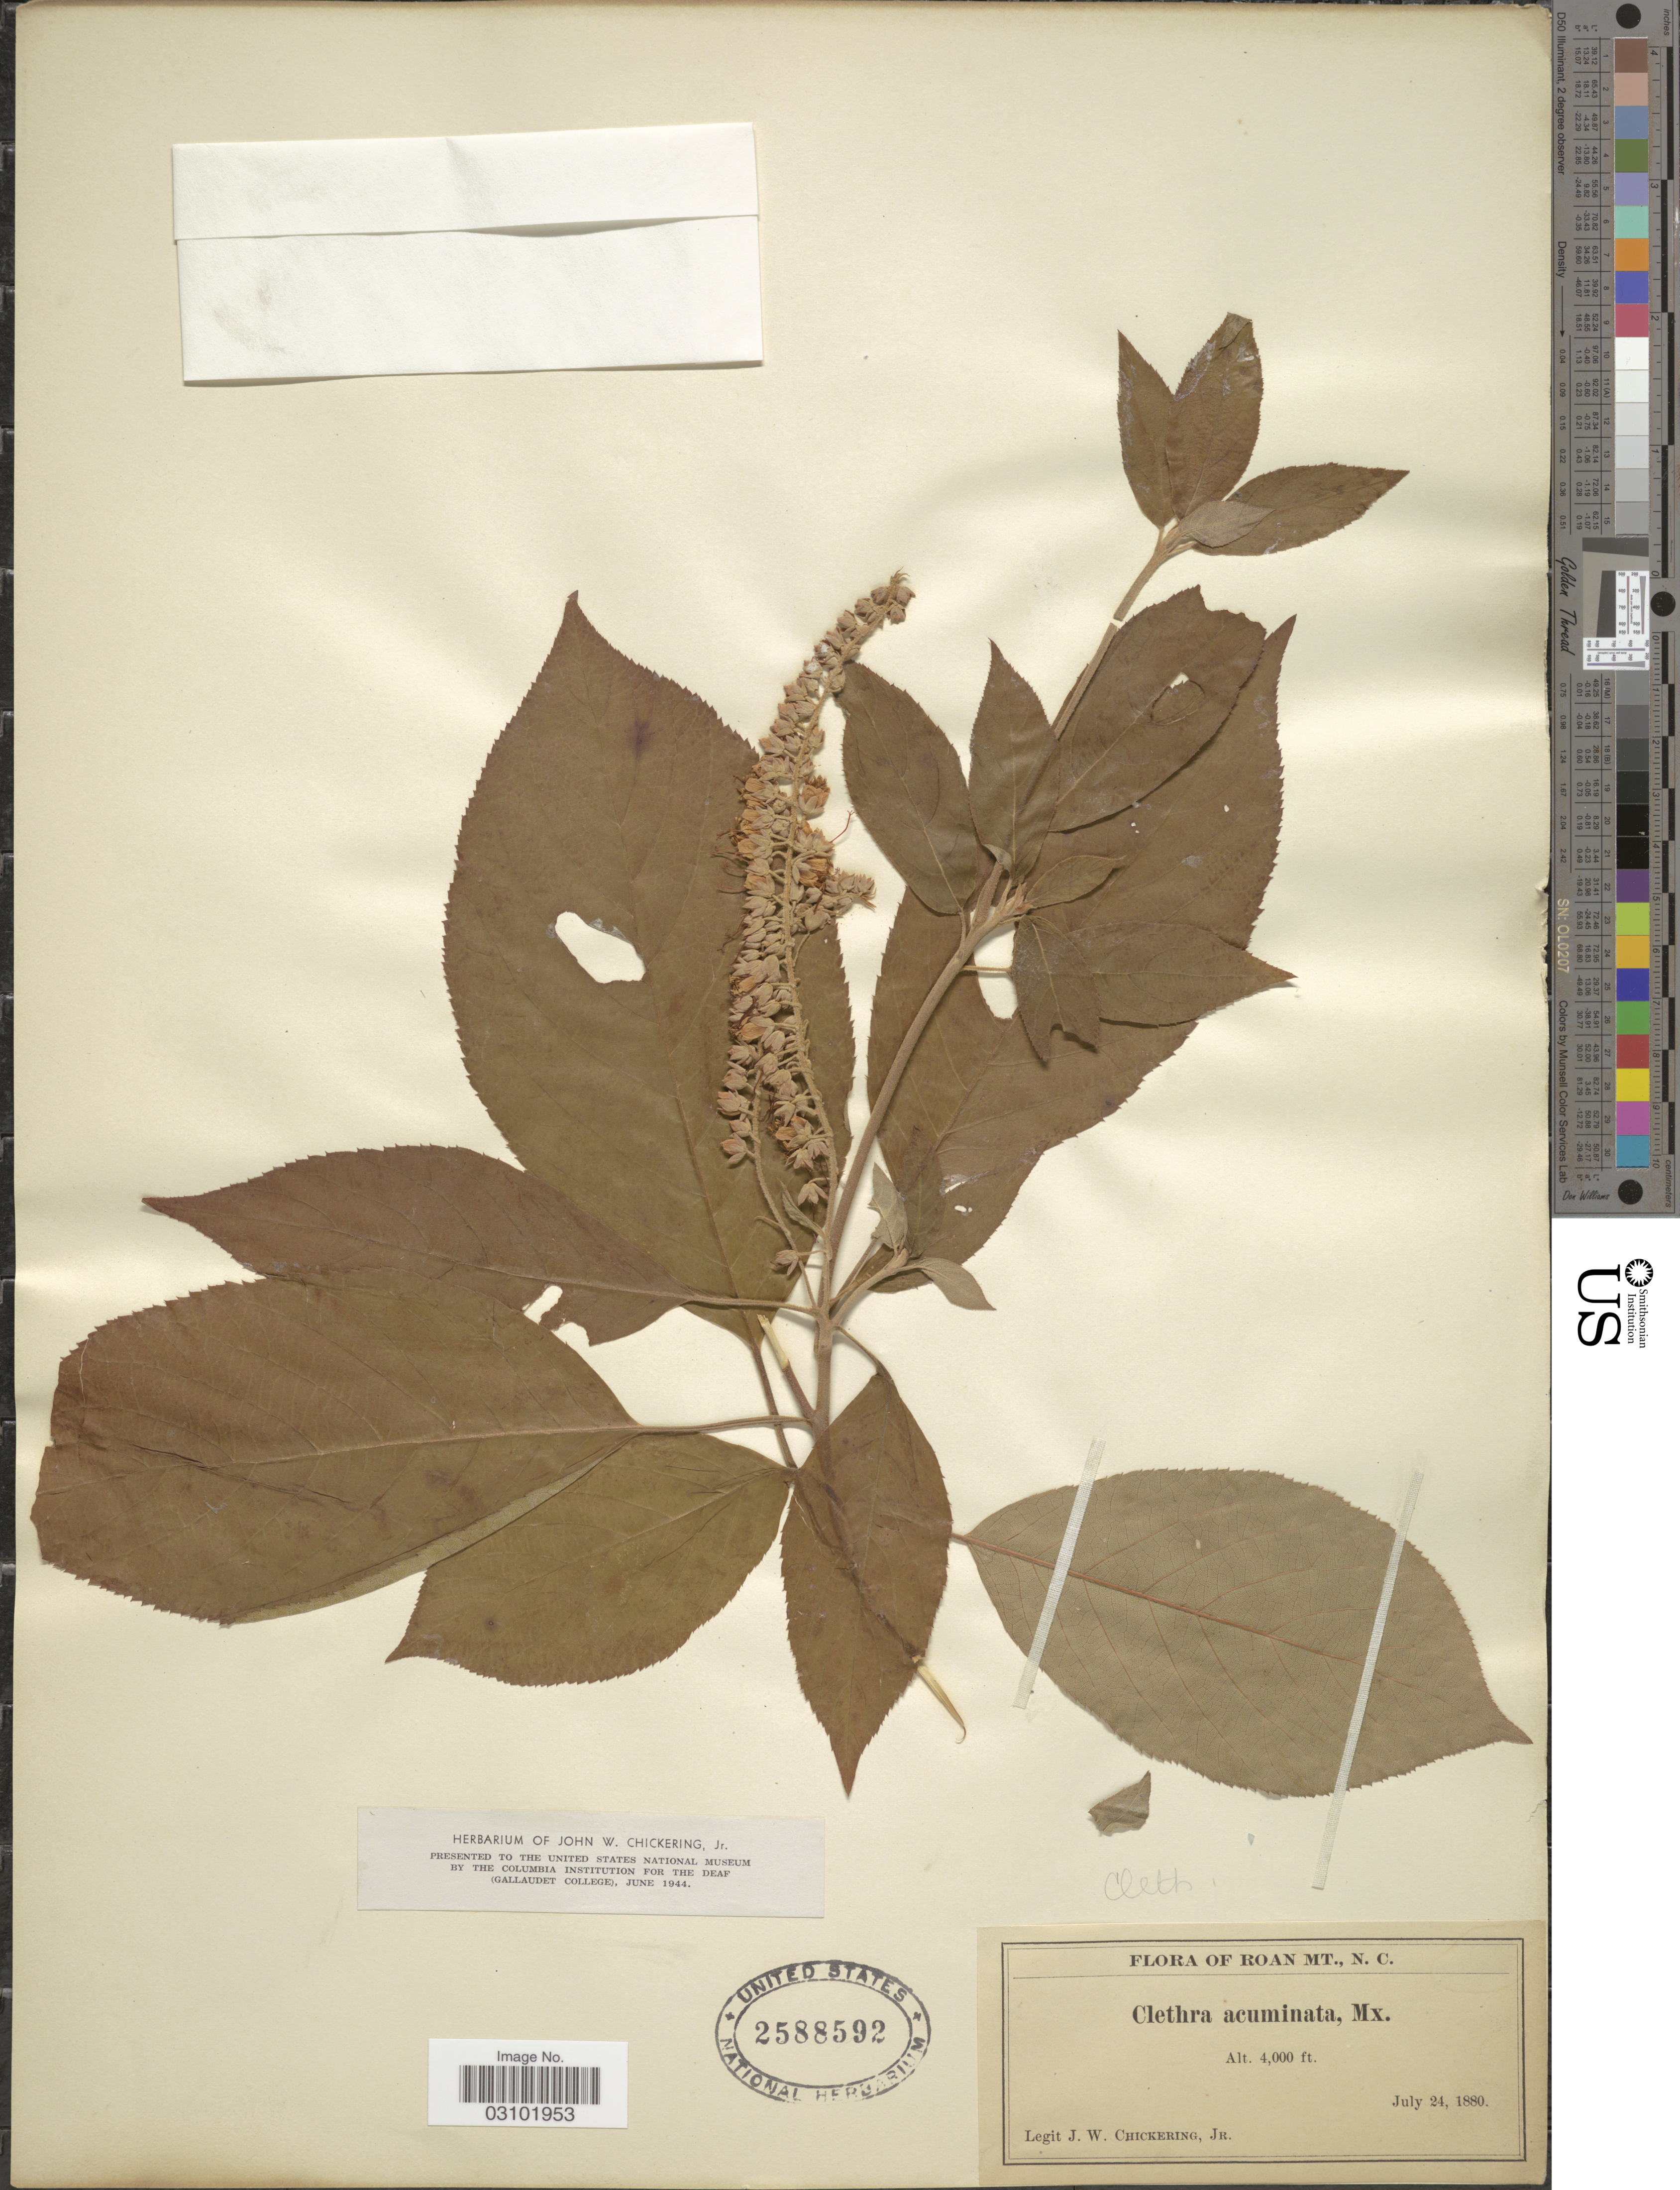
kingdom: Plantae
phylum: Tracheophyta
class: Magnoliopsida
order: Ericales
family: Clethraceae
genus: Clethra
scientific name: Clethra acuminata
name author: Michx.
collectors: J. W. Chickering Jr.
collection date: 1880-07-24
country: United States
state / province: North Carolina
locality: Roan Mt.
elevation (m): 1219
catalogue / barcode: US 2588592